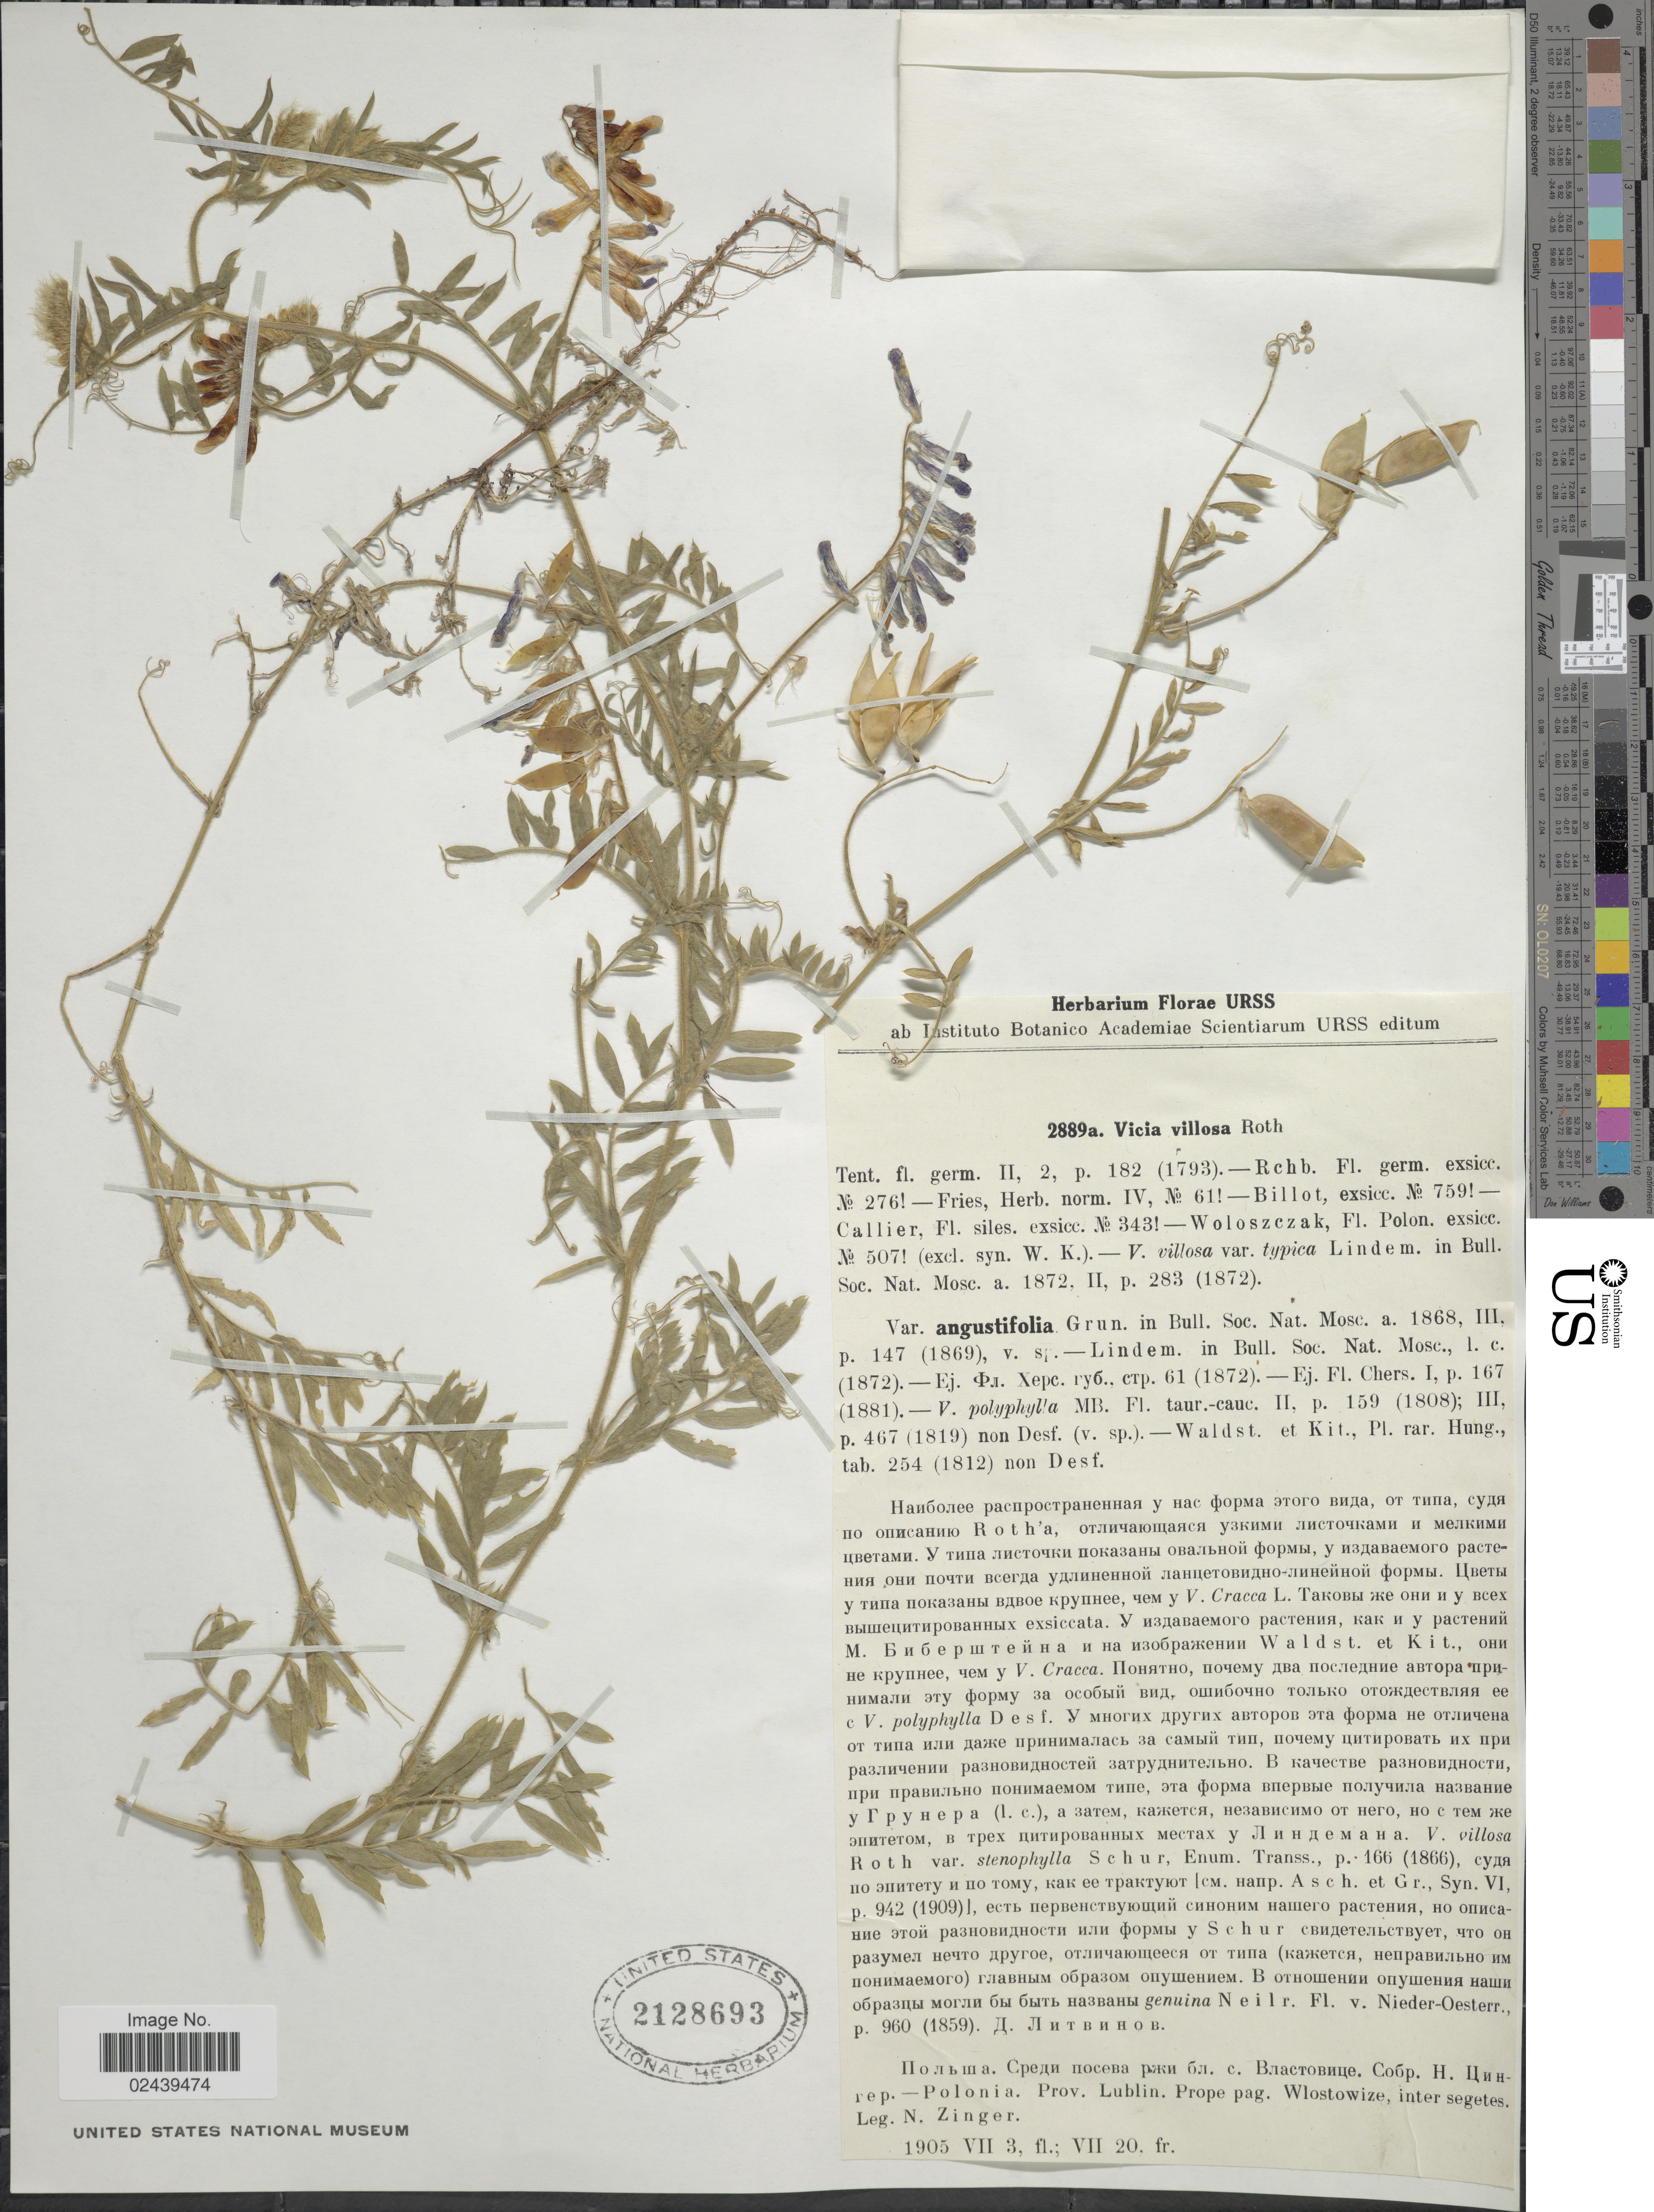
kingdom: Plantae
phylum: Tracheophyta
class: Magnoliopsida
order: Fabales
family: Fabaceae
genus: Vicia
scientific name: Vicia villosa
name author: Roth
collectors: N. Zinger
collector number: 2889a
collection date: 1905-07-03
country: Poland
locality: Rep. Polonia, Prov. Lublin, Prope pag. Wlostowize, inter segetes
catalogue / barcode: US 2128693